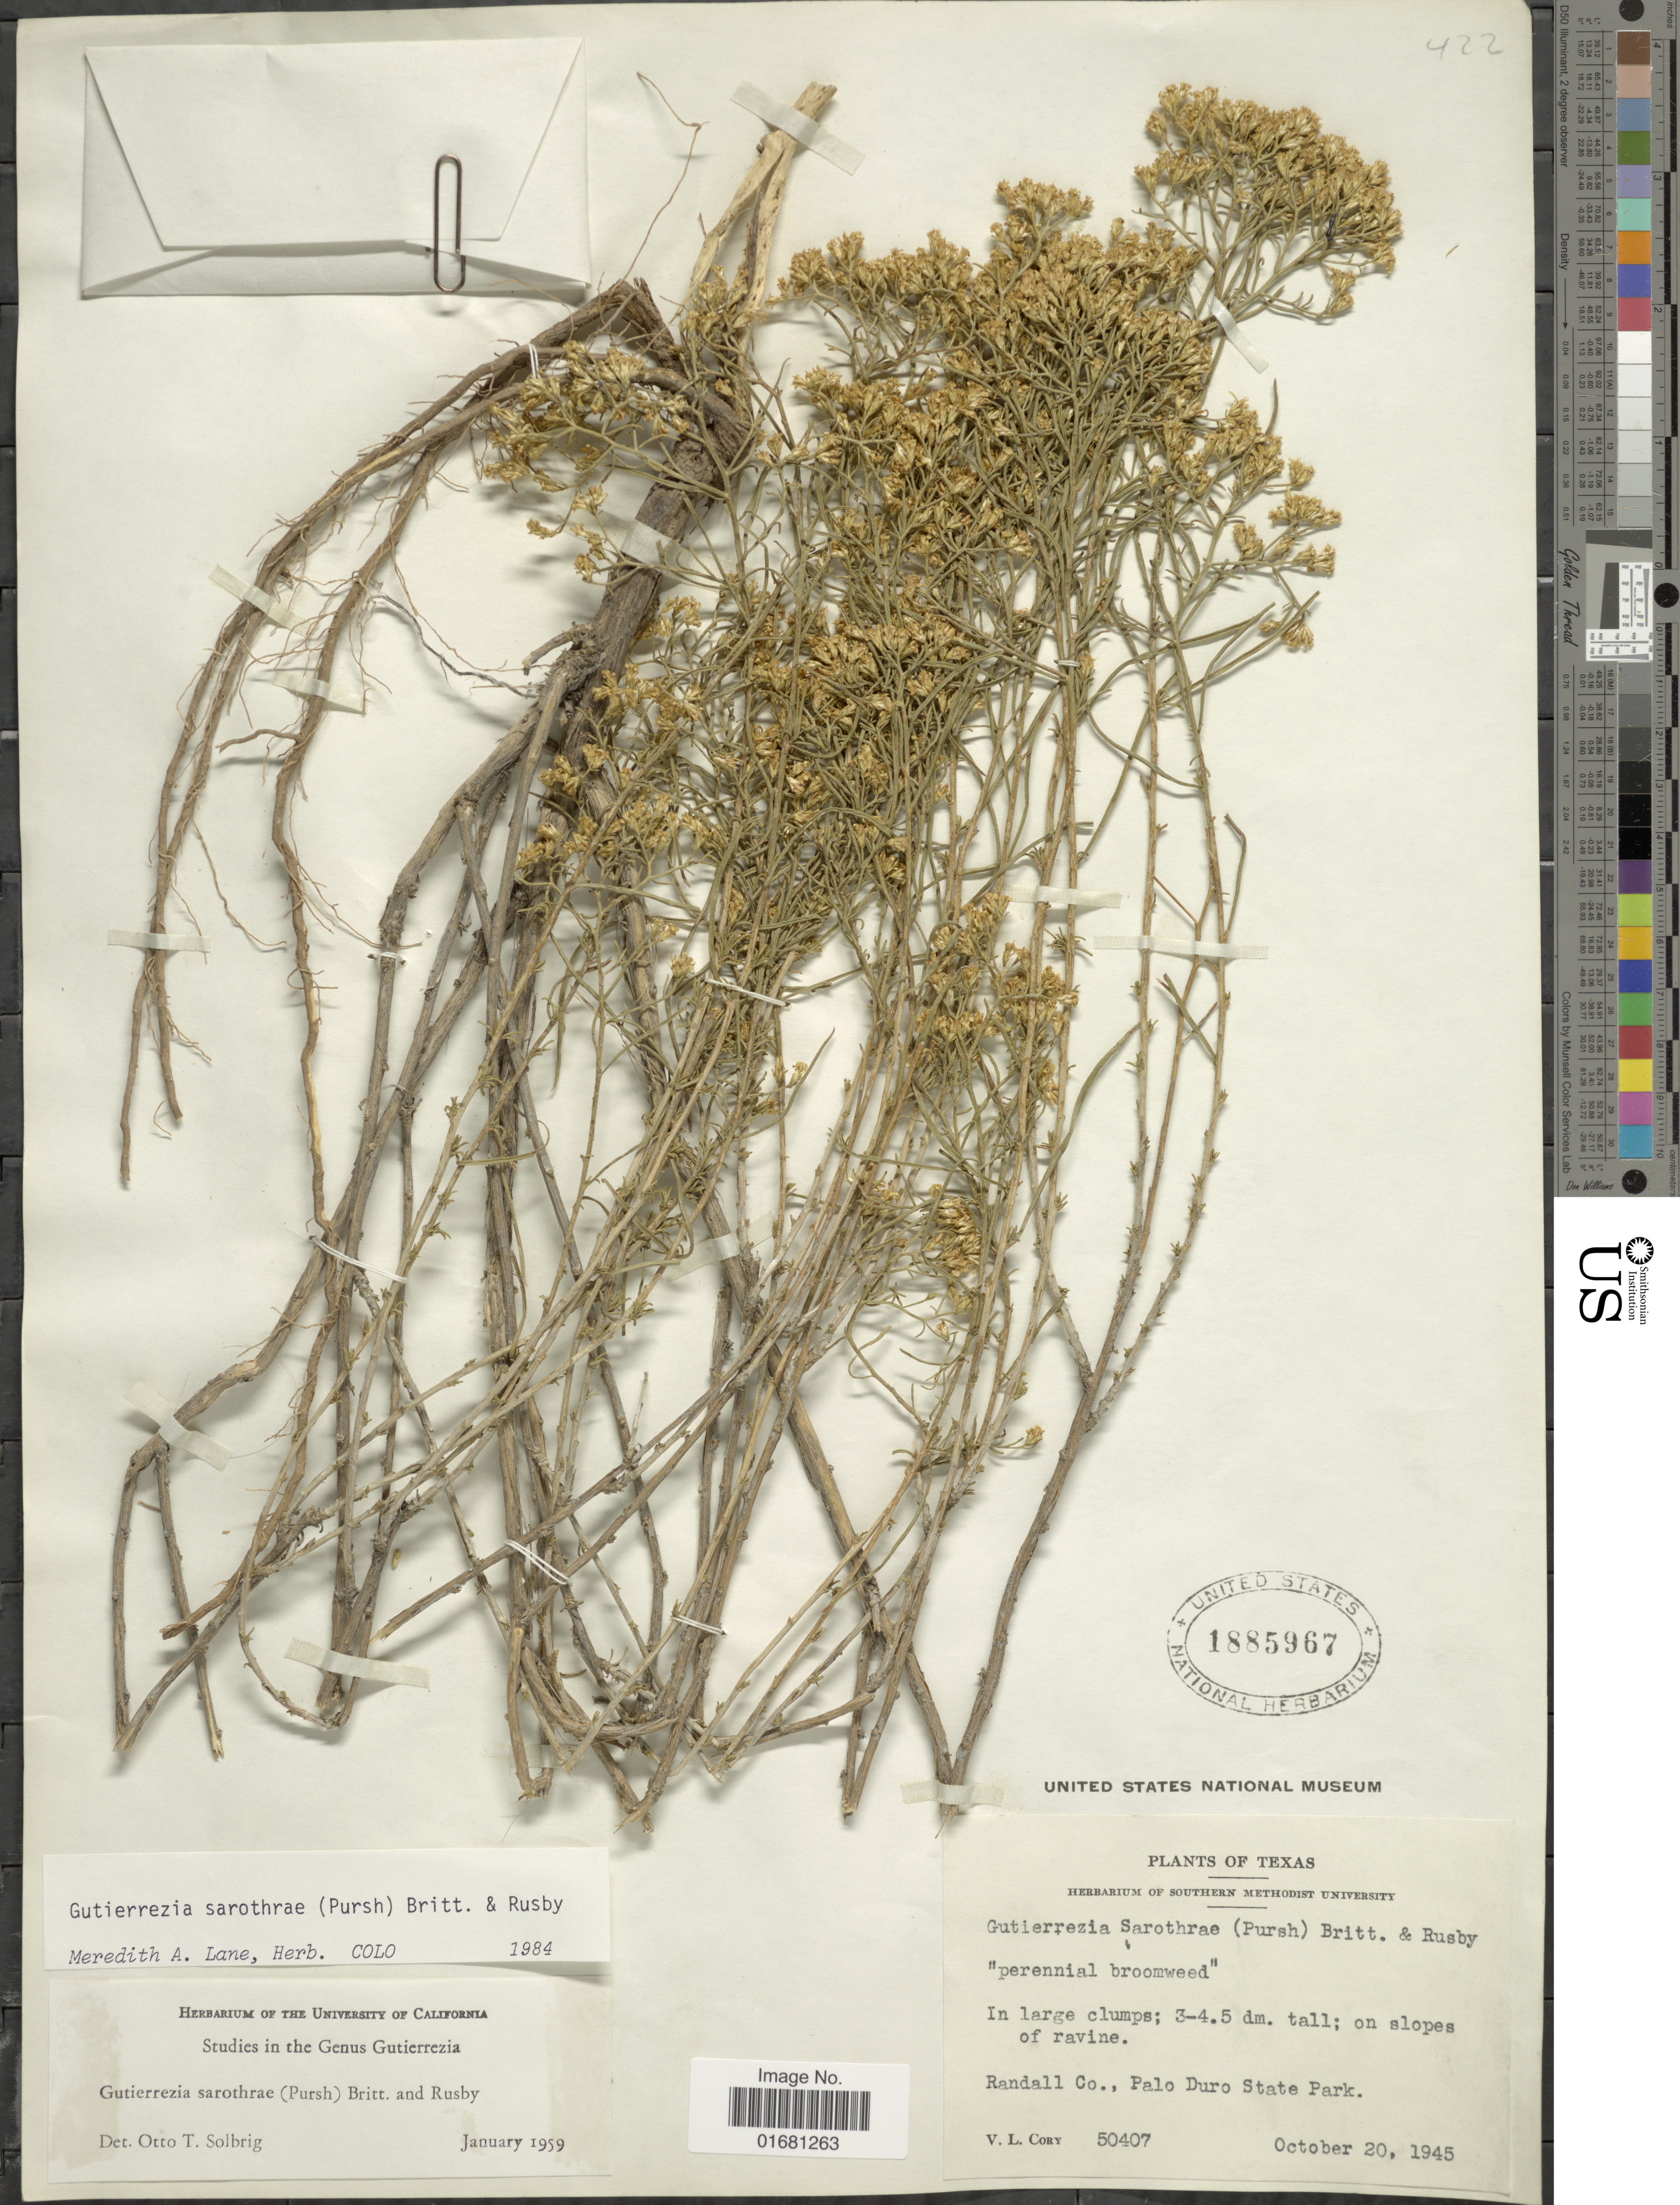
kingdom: Plantae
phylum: Tracheophyta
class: Magnoliopsida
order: Asterales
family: Asteraceae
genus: Gutierrezia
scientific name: Gutierrezia sarothrae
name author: (Pursh) Britton & Rusby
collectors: V. Cory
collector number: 50407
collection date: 1945-10-20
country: United States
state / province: Texas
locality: Texas. In large clumps. Randall Co., Palo Duro State Park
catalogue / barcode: US 1885967